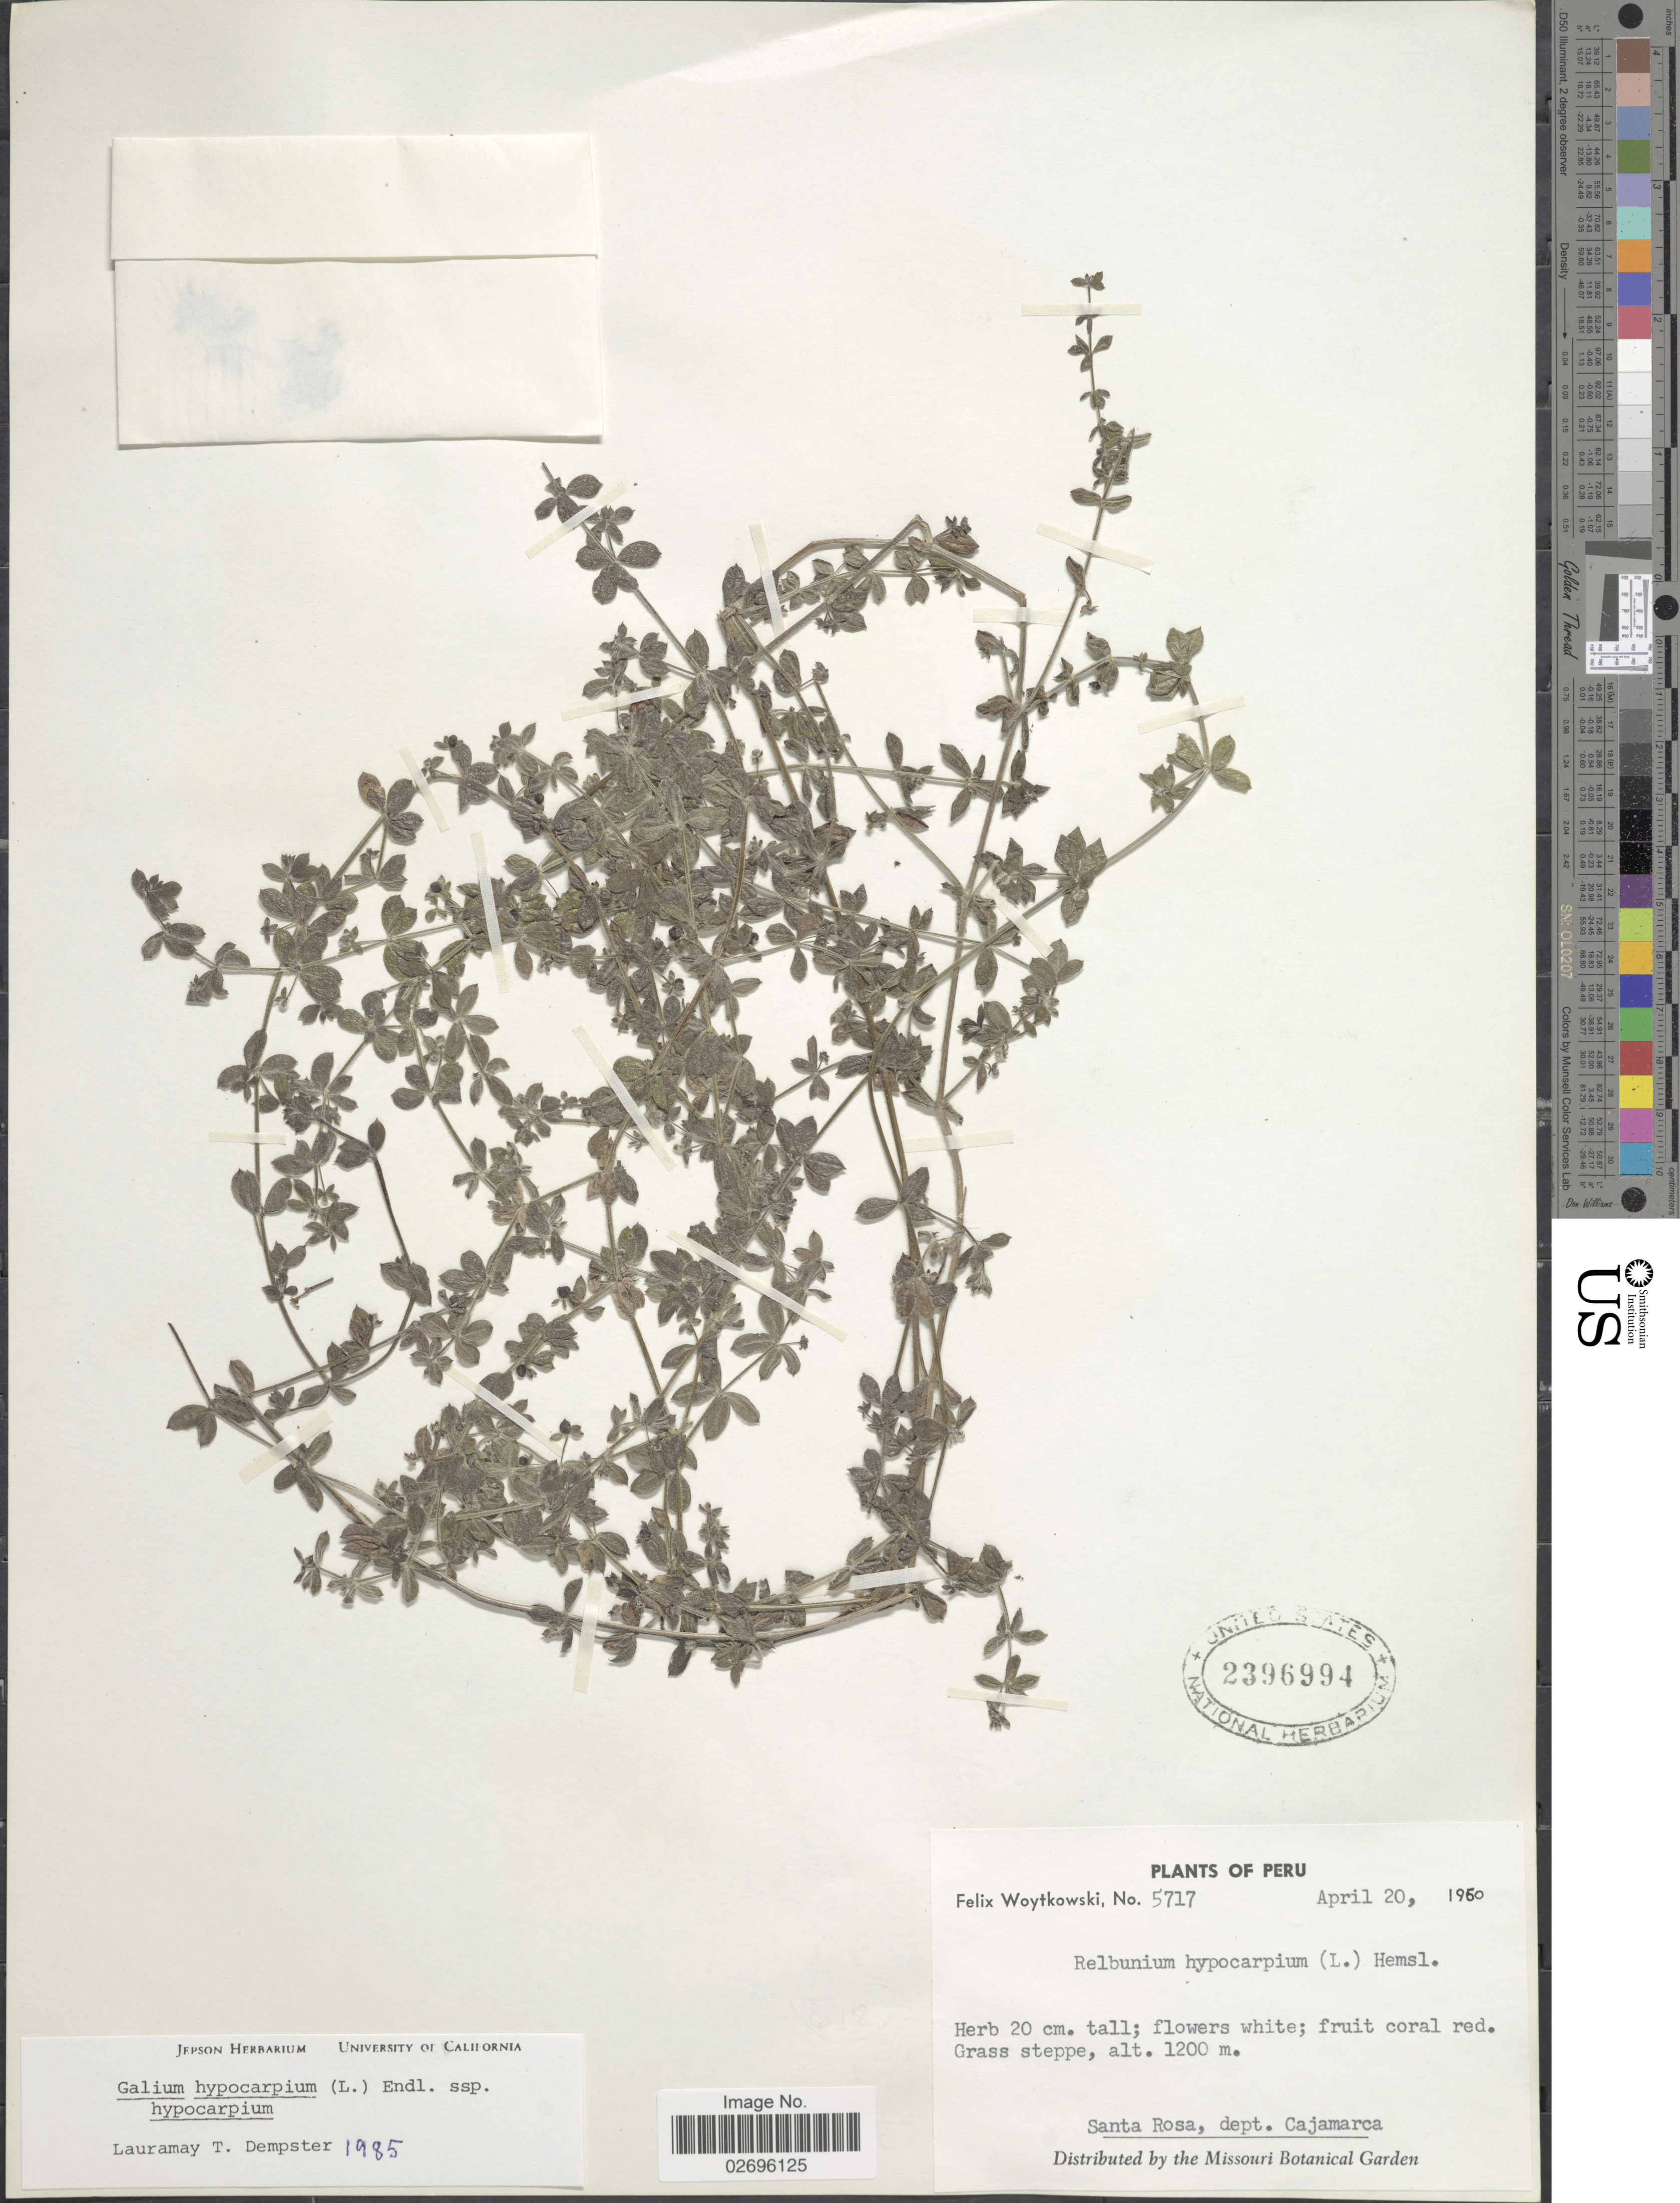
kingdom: Plantae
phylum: Tracheophyta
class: Magnoliopsida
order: Gentianales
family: Rubiaceae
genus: Galium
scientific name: Galium hypocarpium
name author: (L.) Endl. ex Griseb.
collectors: F. Woytkowski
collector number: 5717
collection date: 1960-04-20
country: Peru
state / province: Cajamarca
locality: Grass steppe. Santa Rosa, dept. Cajamarca.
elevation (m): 1200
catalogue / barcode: US 2396994